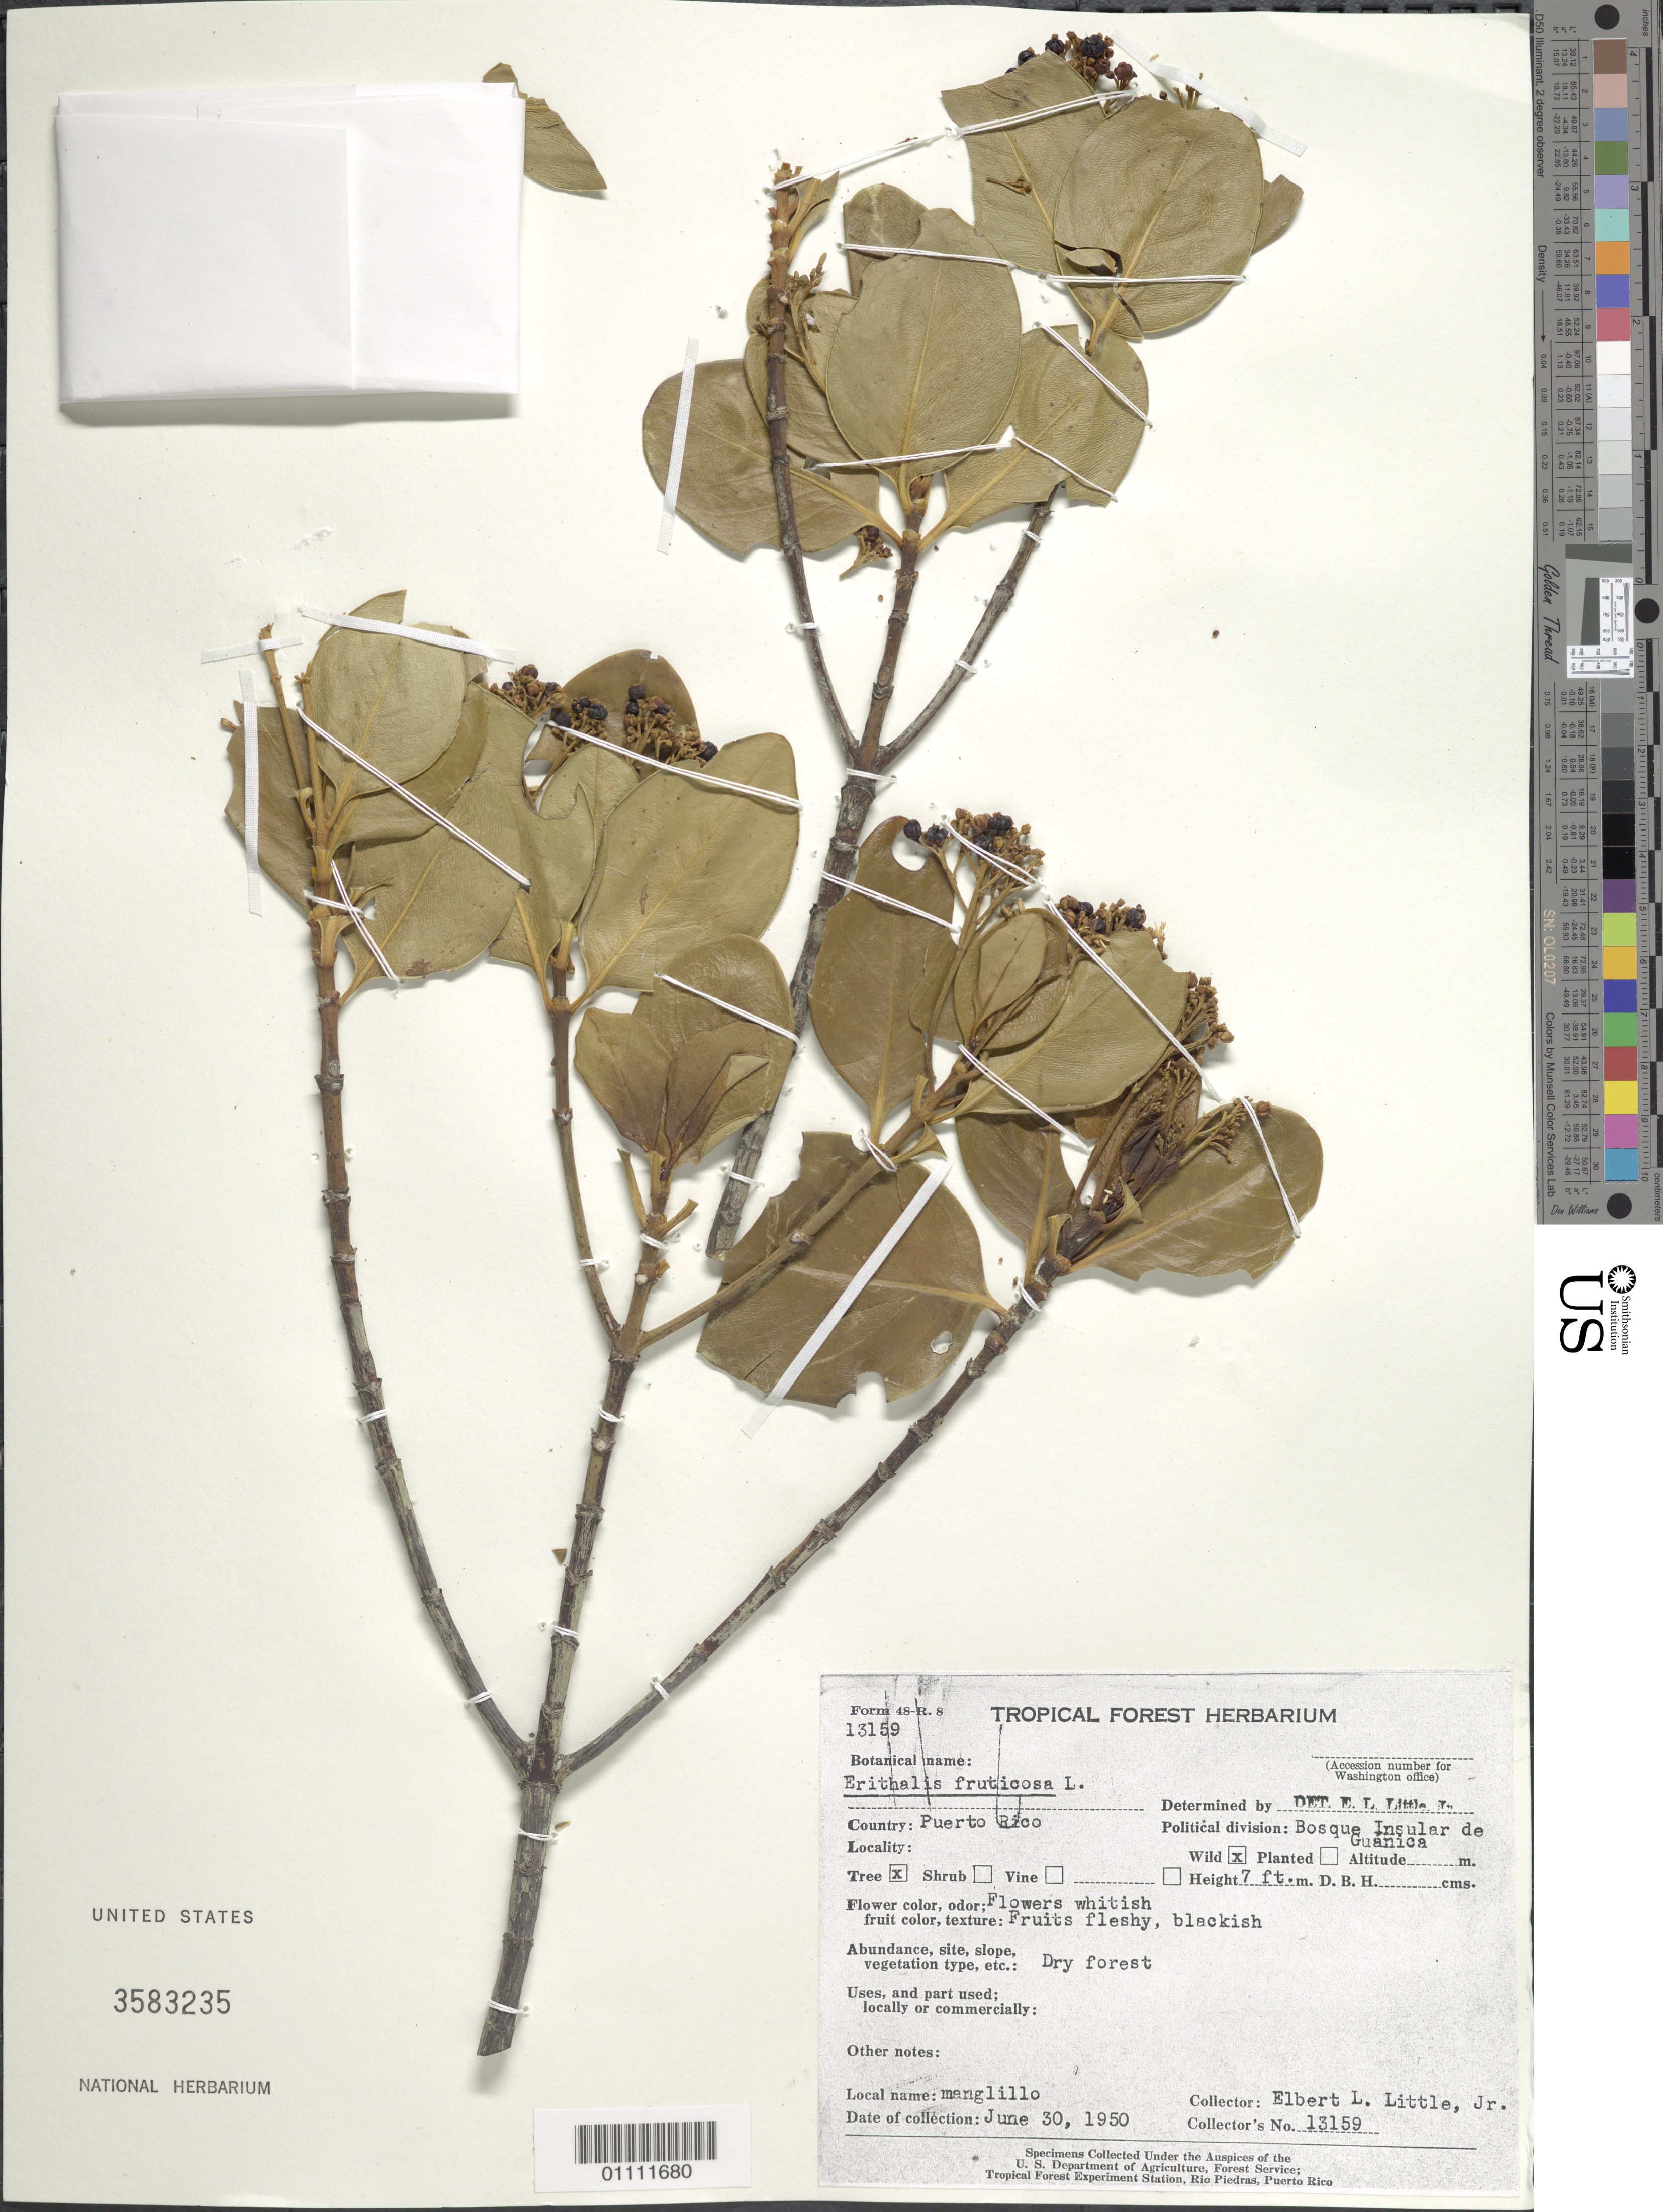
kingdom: Plantae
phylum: Tracheophyta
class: Magnoliopsida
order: Gentianales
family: Rubiaceae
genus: Erithalis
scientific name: Erithalis fruticosa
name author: L.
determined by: Little, Elbert L., Jr., (FSSR), United States Department of Agriculture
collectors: E. L. Little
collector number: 13159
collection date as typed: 30 Jun 1950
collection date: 1950-06-30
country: Puerto Rico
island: Puerto Rico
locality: Bosque Insular de Guánica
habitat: Dry forest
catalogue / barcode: US 3583235